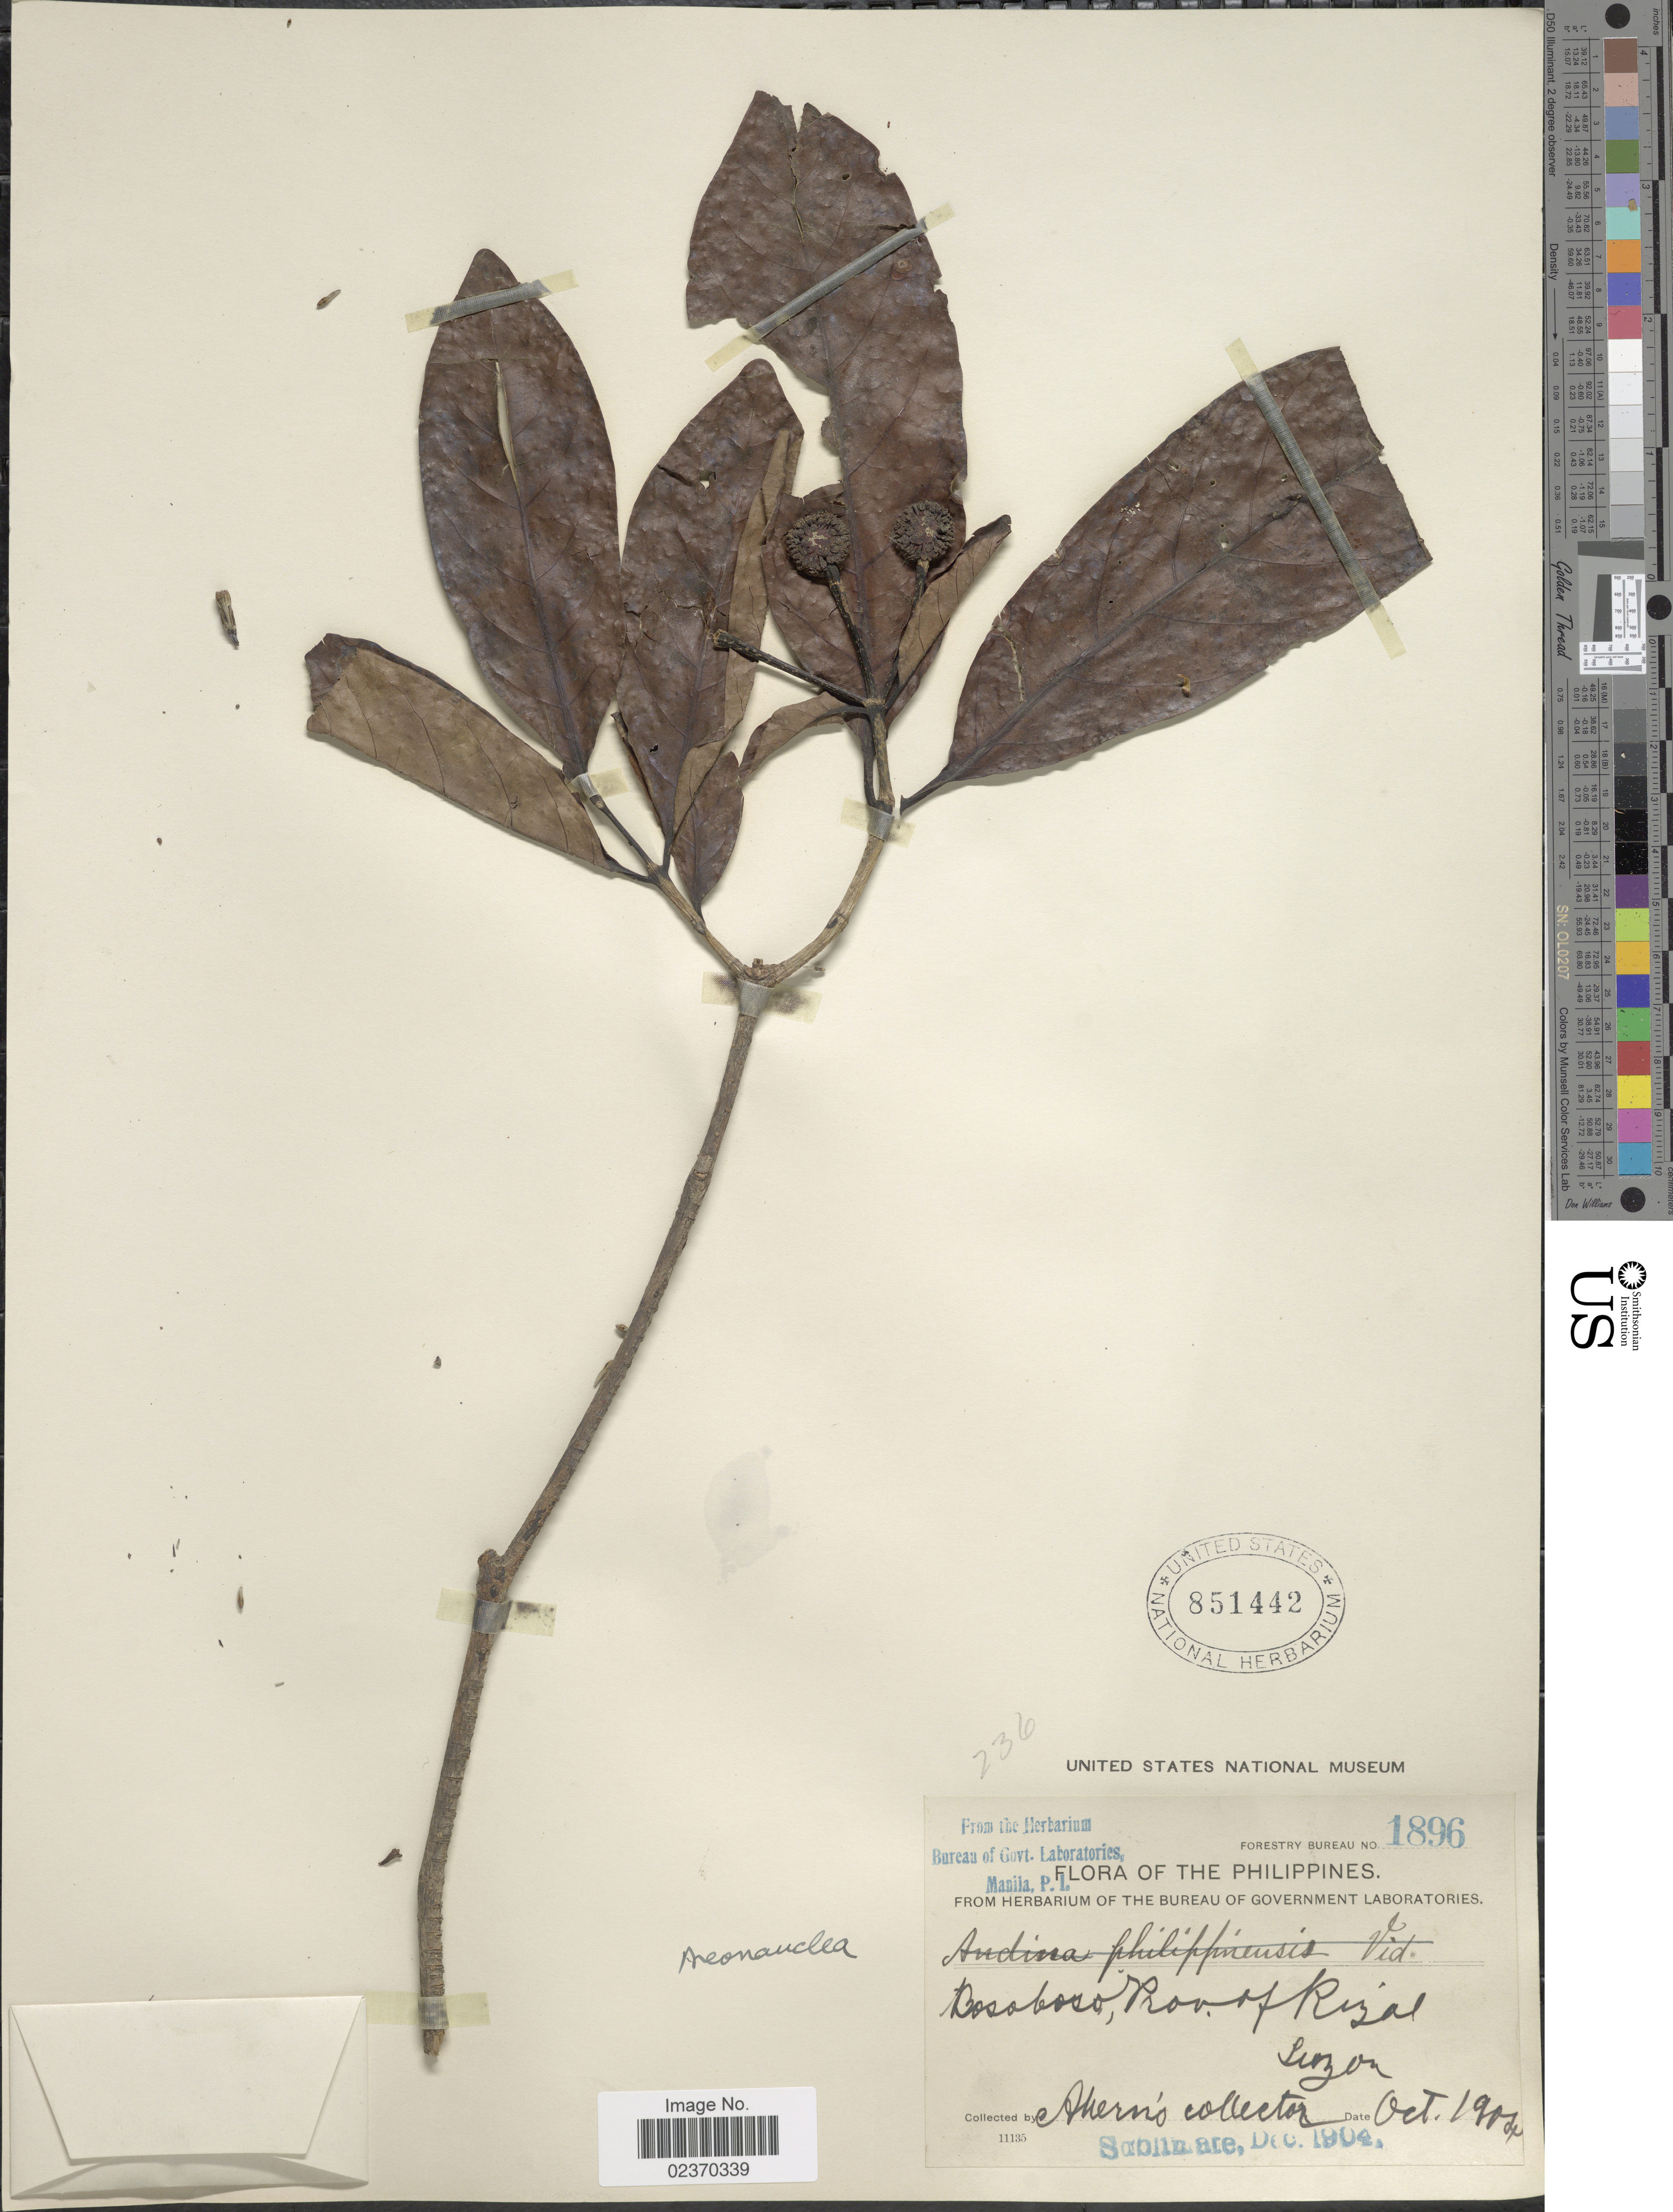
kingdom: Plantae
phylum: Tracheophyta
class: Magnoliopsida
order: Gentianales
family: Rubiaceae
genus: Neonauclea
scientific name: Neonauclea sp.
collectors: Ahern's collector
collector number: Forestry Bureau 1896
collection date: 1904-10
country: Philippines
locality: Bosoboso, Prov. of Rizal, Luzon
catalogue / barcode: US 851442